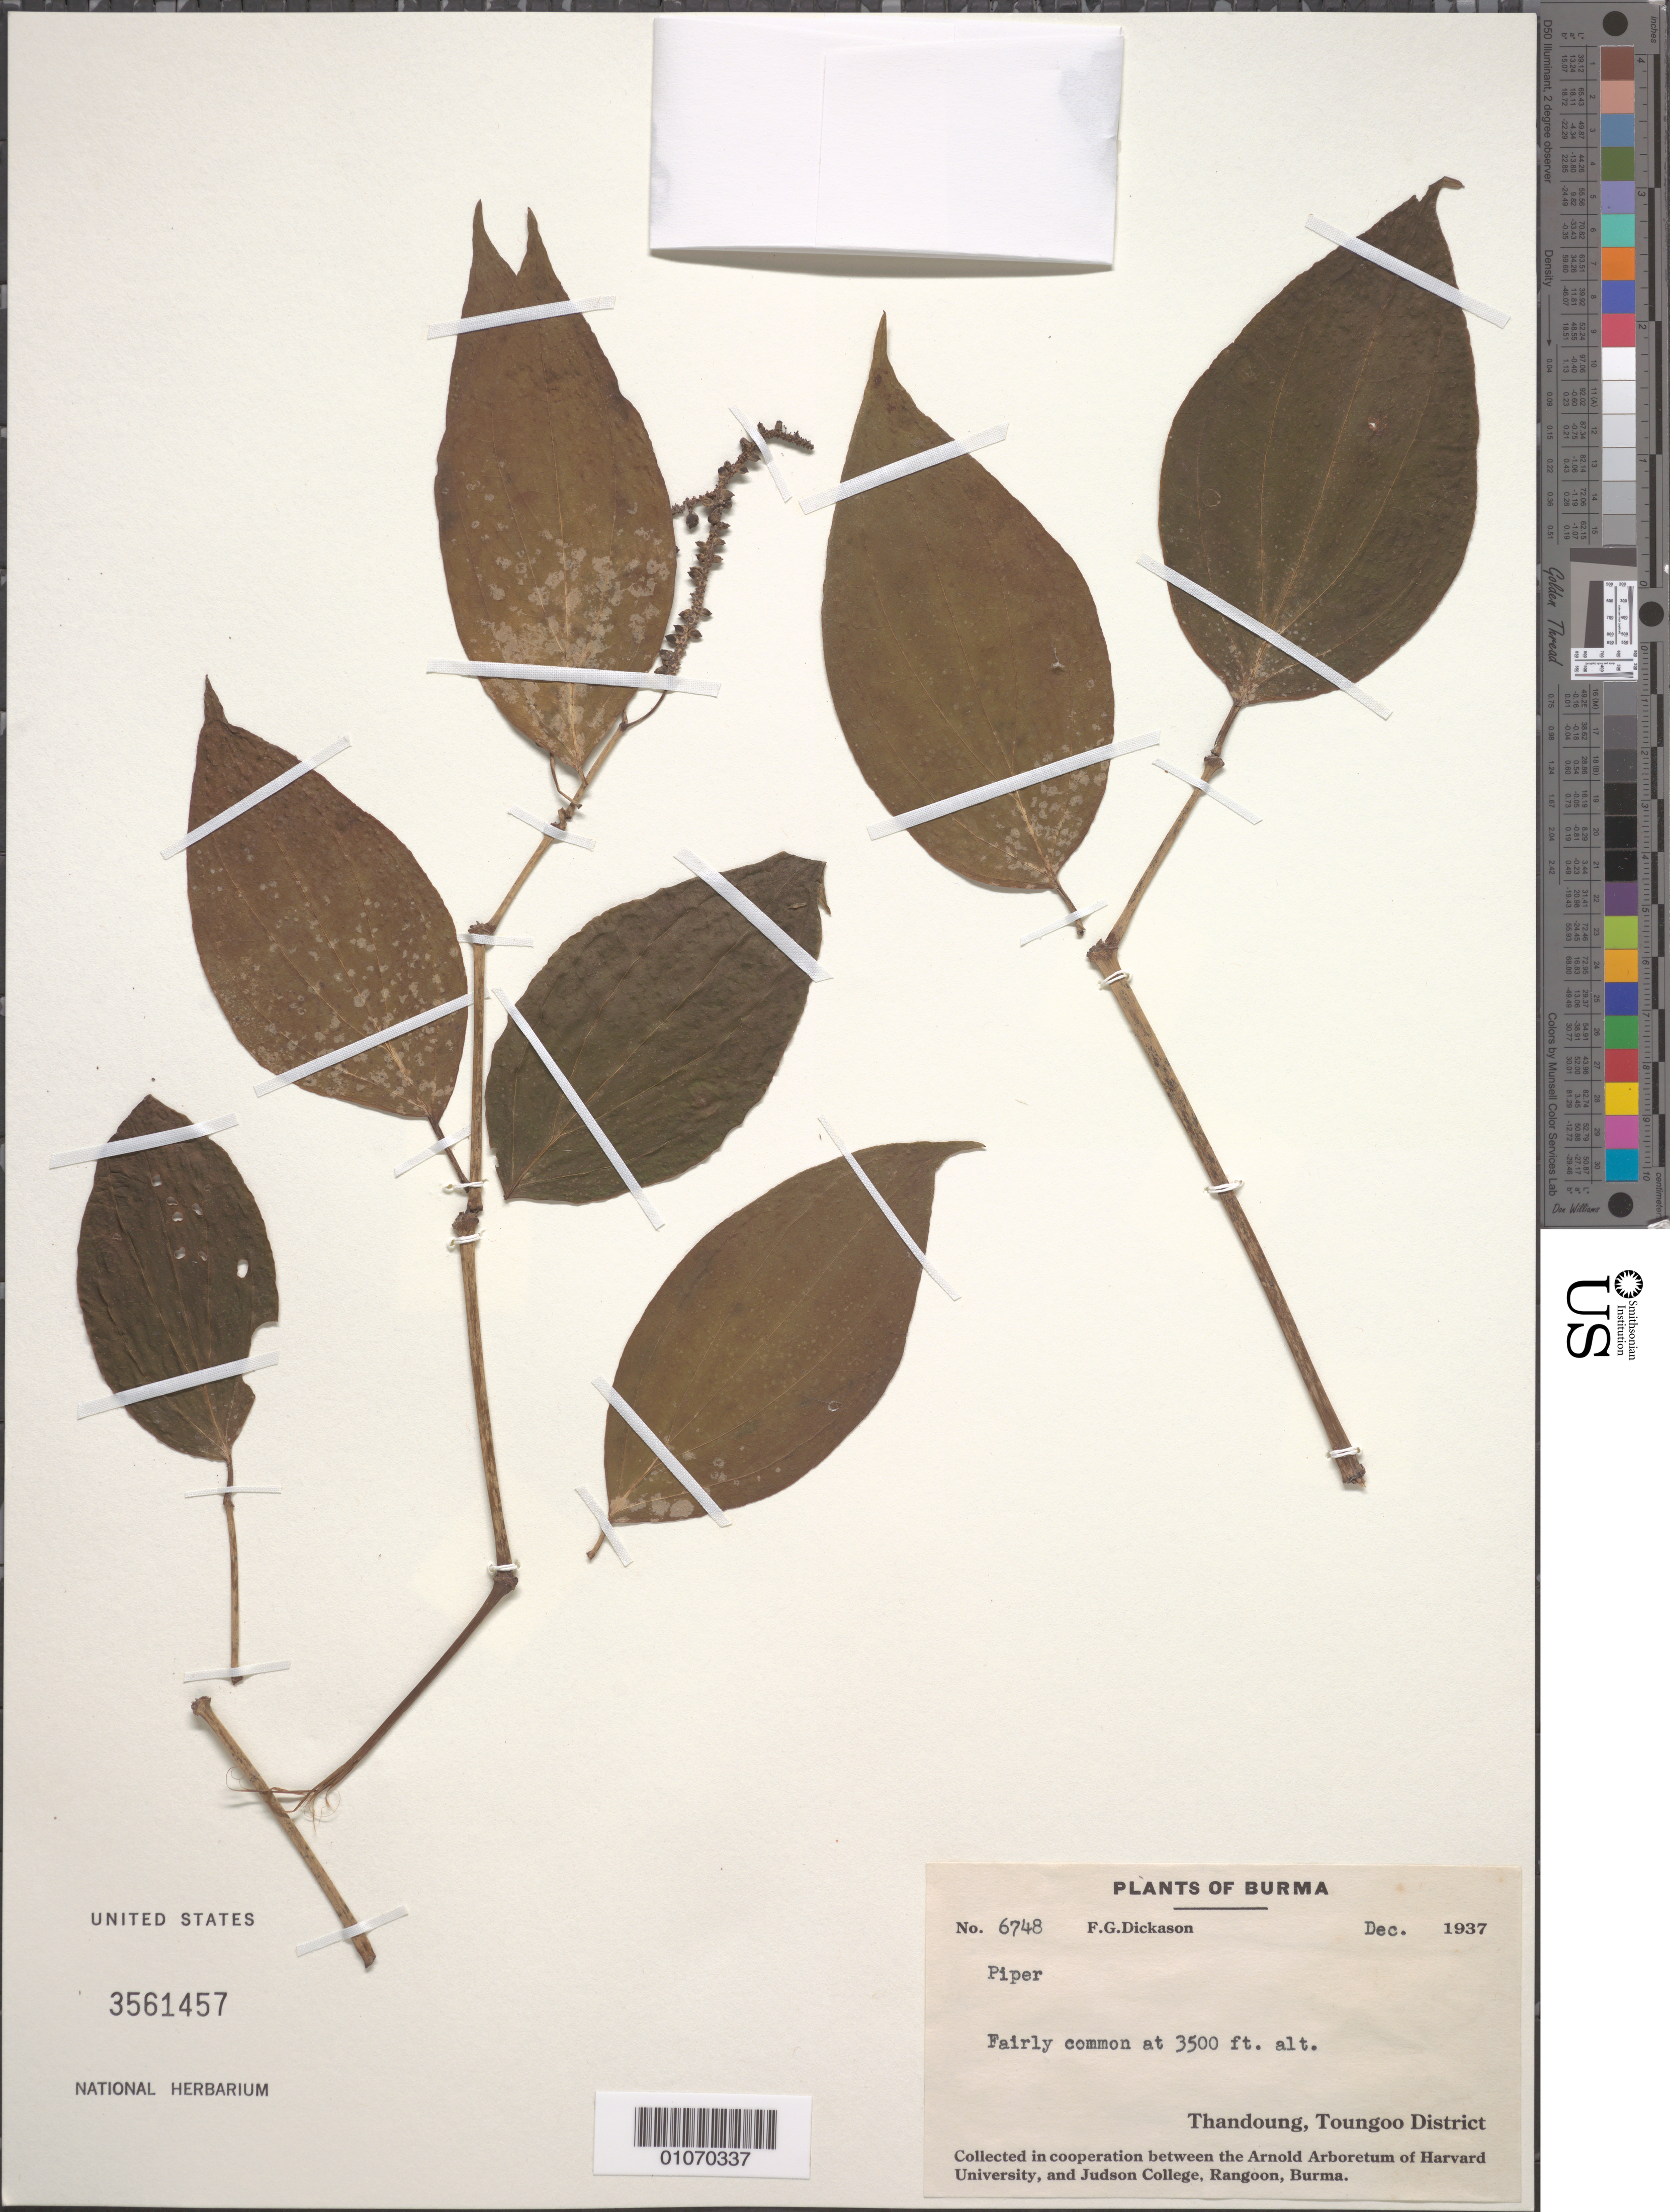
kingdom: Plantae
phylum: Tracheophyta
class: Magnoliopsida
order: Piperales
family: Piperaceae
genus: Piper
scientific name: Piper sp.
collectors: F. Dickason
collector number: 6748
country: Myanmar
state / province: Bago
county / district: Taungoo District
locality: Thandoung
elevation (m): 1067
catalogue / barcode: US 3561457